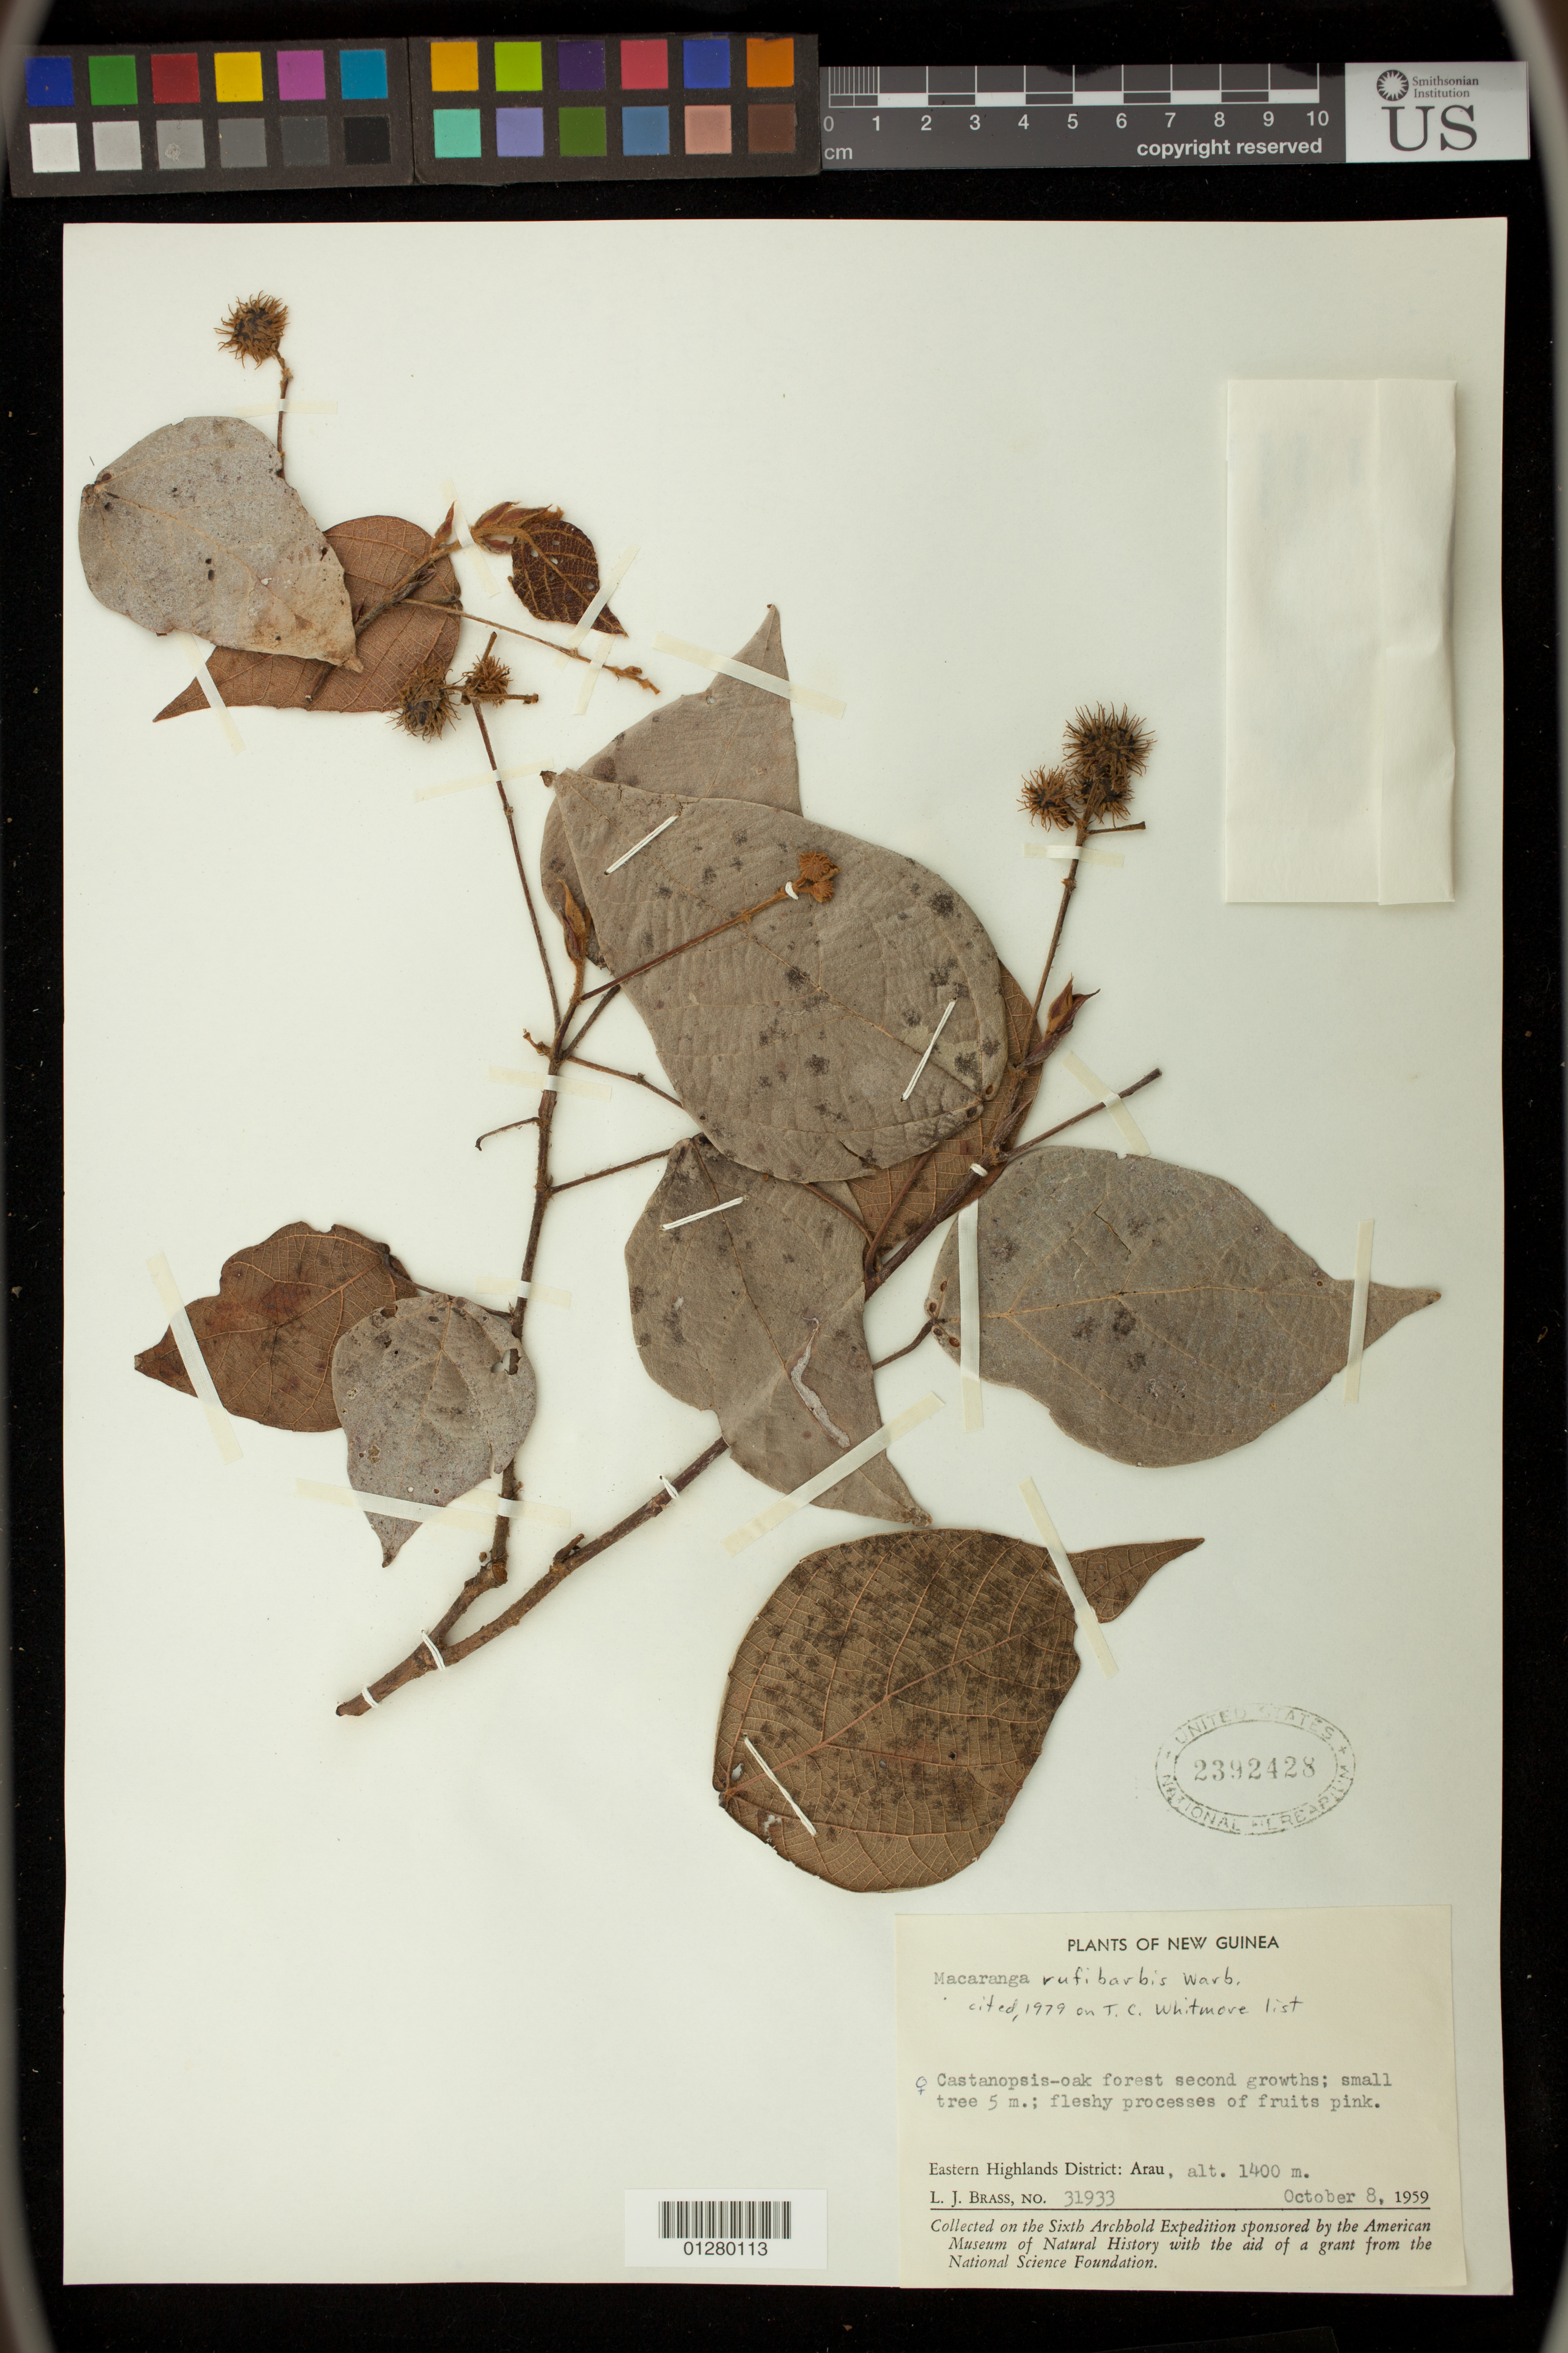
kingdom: Plantae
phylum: Tracheophyta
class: Magnoliopsida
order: Malpighiales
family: Euphorbiaceae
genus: Macaranga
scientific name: Macaranga rufibarbis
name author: Warb.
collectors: L. J. Brass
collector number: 31933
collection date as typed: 08 Oct 1959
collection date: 1959-10-08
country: Papua New Guinea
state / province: Eastern Highlands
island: New Guinea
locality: Arau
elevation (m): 1400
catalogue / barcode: US 2392428